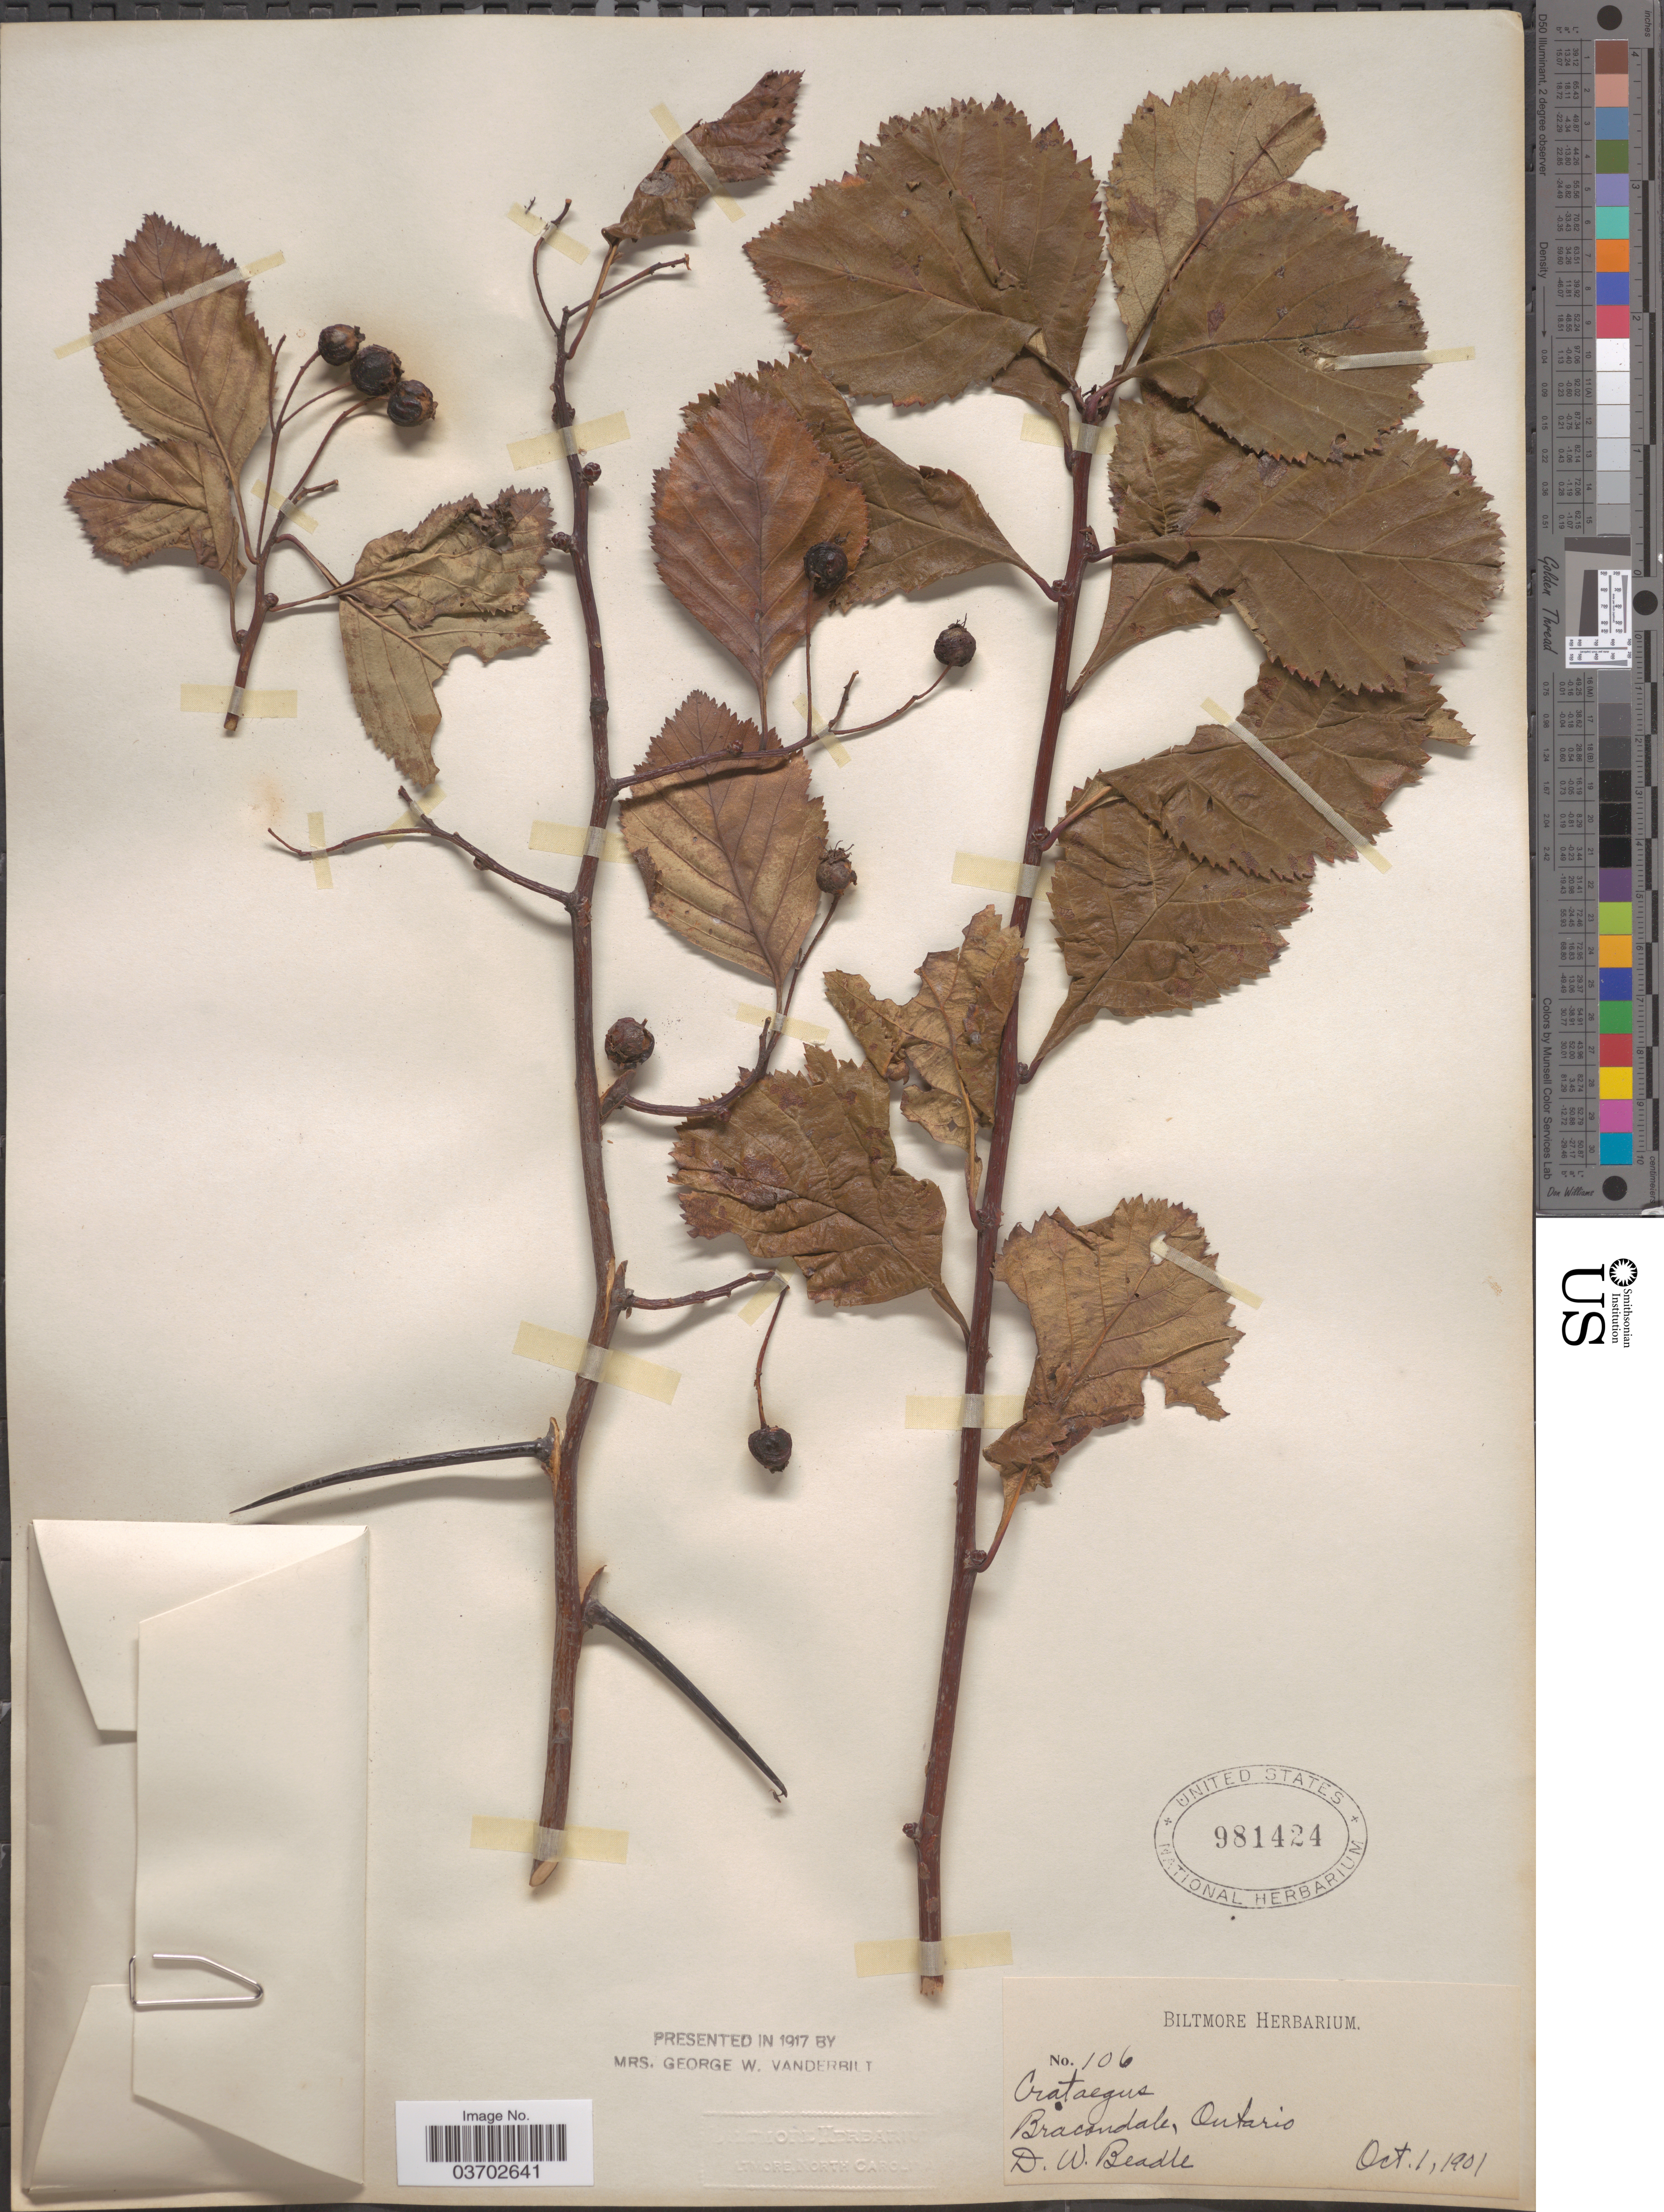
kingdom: Plantae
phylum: Tracheophyta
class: Magnoliopsida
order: Rosales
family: Rosaceae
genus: Crataegus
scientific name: Crataegus sp.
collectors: D. Beadle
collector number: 106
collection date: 1901-10-01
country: Canada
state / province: Ontario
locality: Bracondale.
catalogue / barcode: US 981424